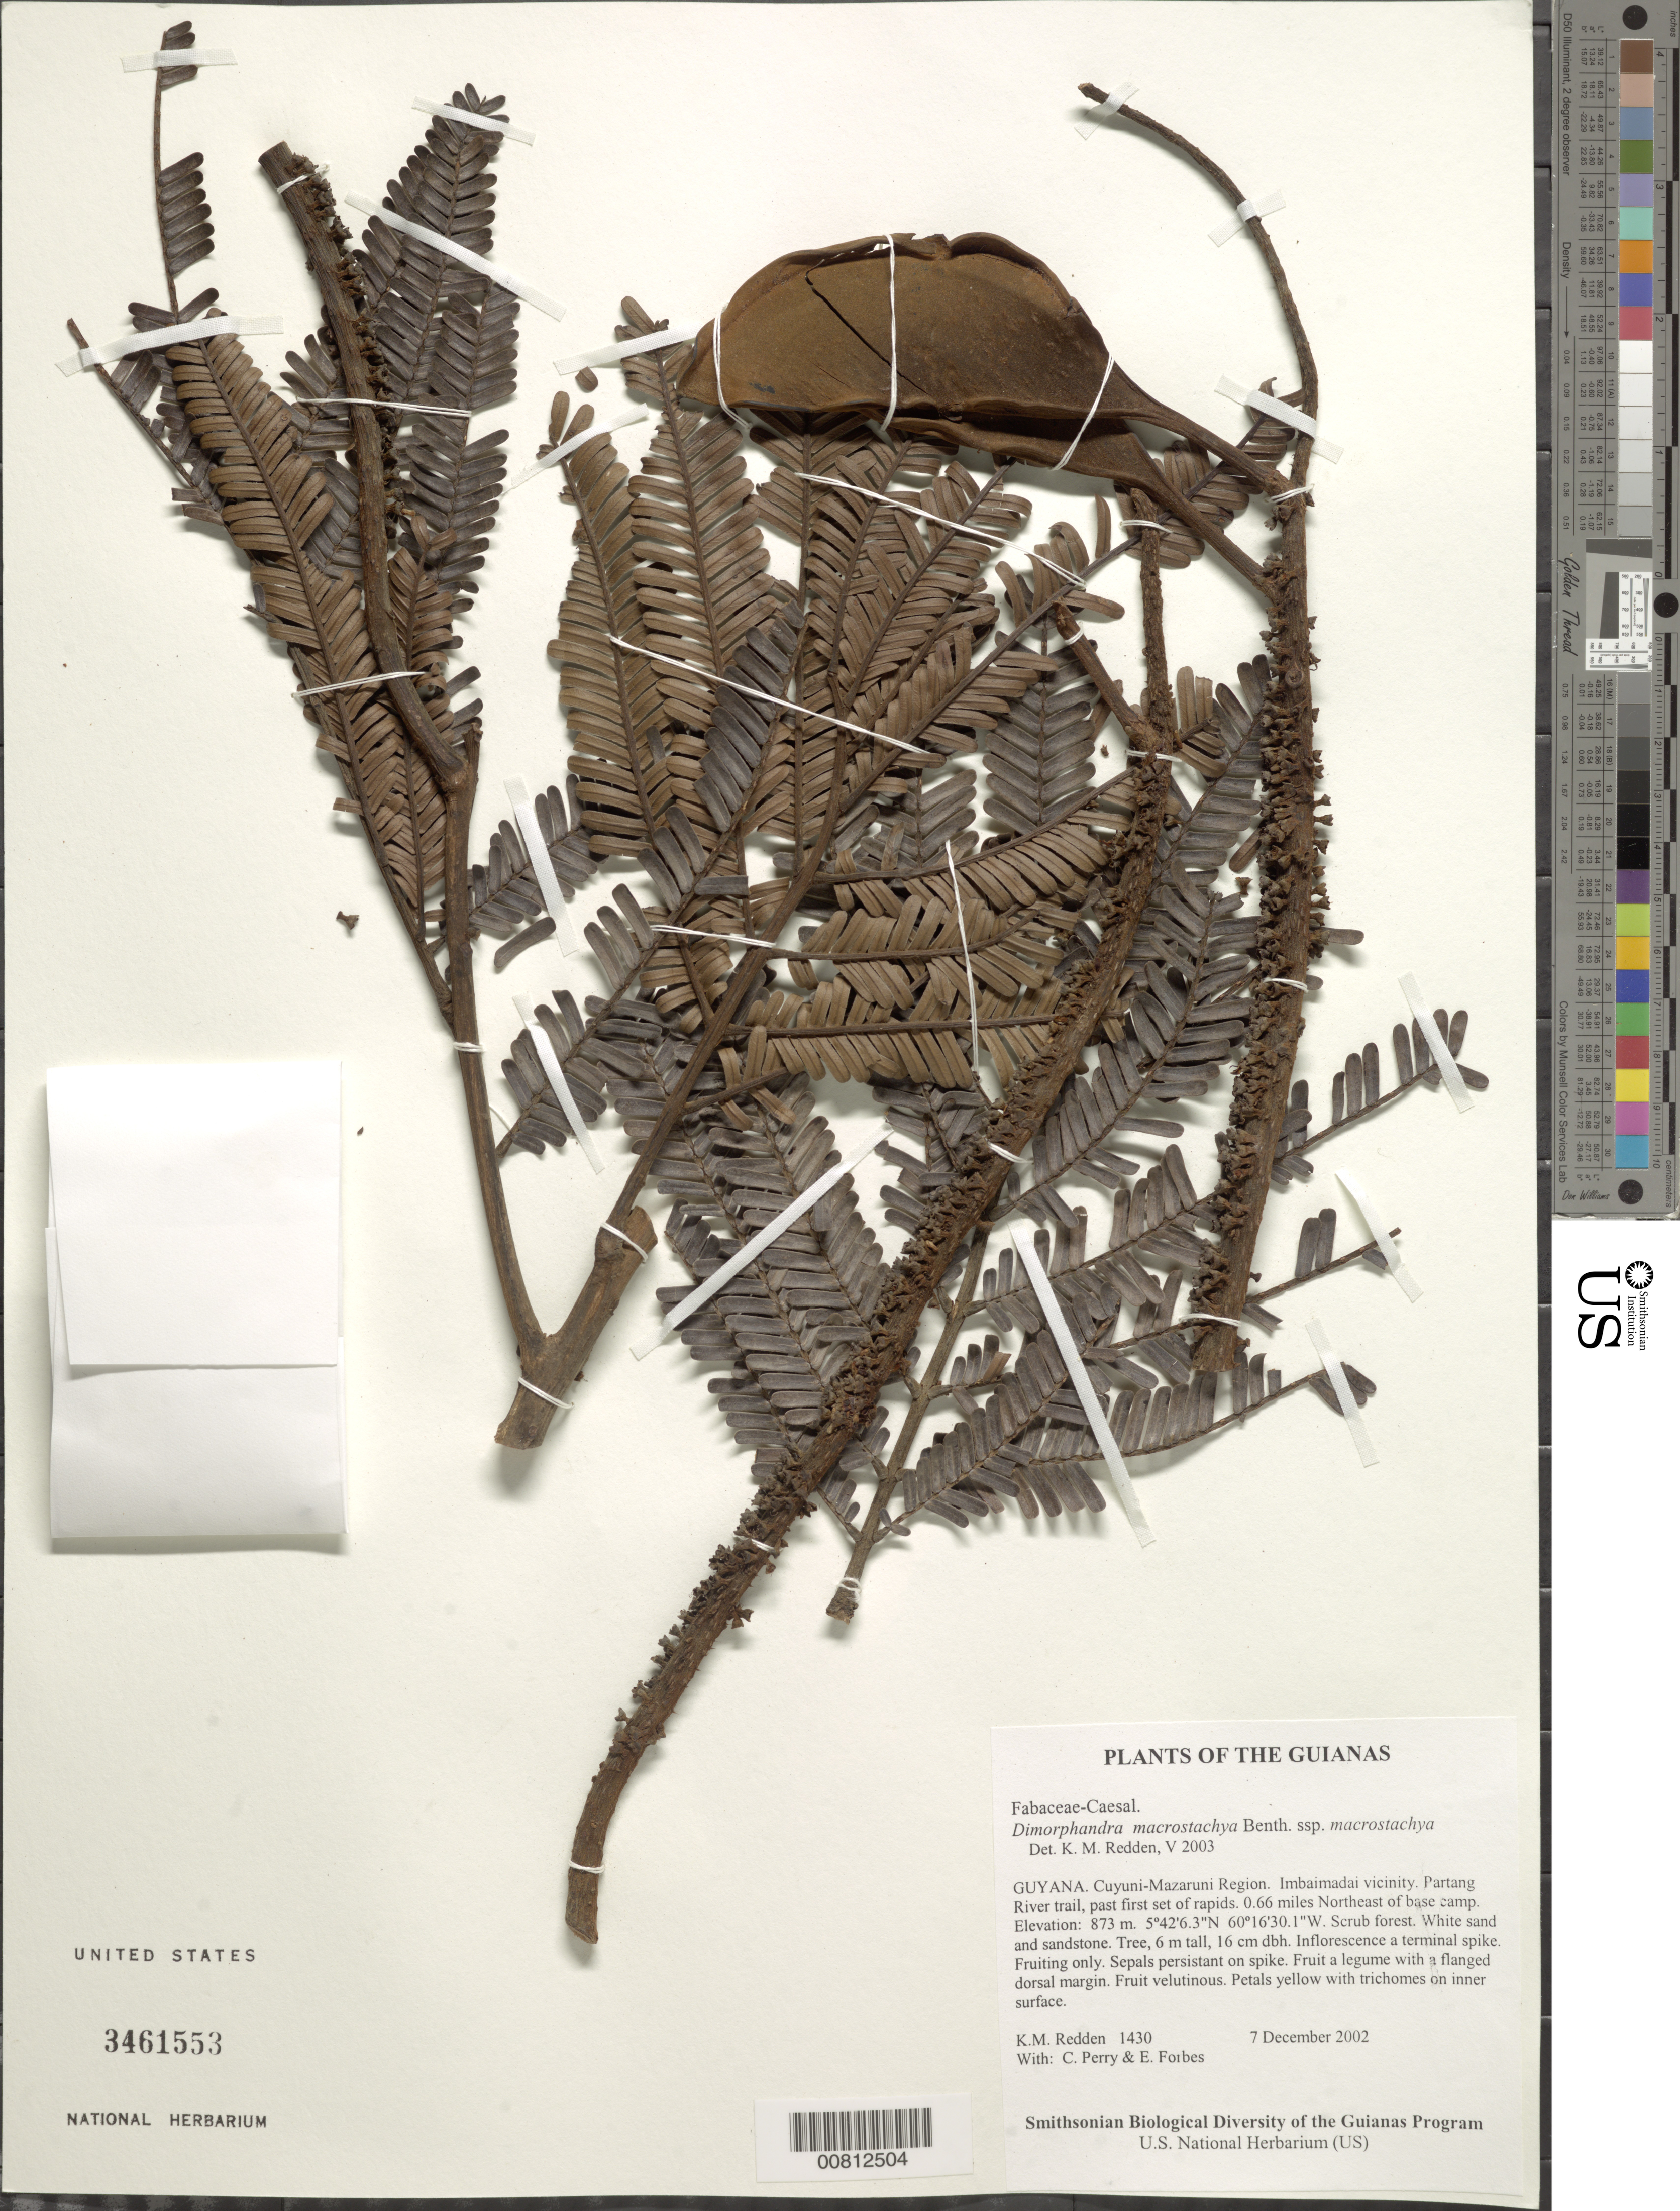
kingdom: Plantae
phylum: Tracheophyta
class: Magnoliopsida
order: Fabales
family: Fabaceae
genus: Dimorphandra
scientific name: Dimorphandra macrostachya subsp. macrostachya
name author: Benth.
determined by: Redden, K. M.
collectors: K. M. Redden, C. Perry & E. Forbes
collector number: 1430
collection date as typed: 7 December 2002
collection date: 2002-12-07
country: Guyana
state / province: Cuyuni-Mazaruni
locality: Imbaimadai vicinity. Partang River trail, past first set of rapids. 0.66 miles Northeast of base camp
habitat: Scrub forest. White sand and sandstone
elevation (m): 873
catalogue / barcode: US 3461553